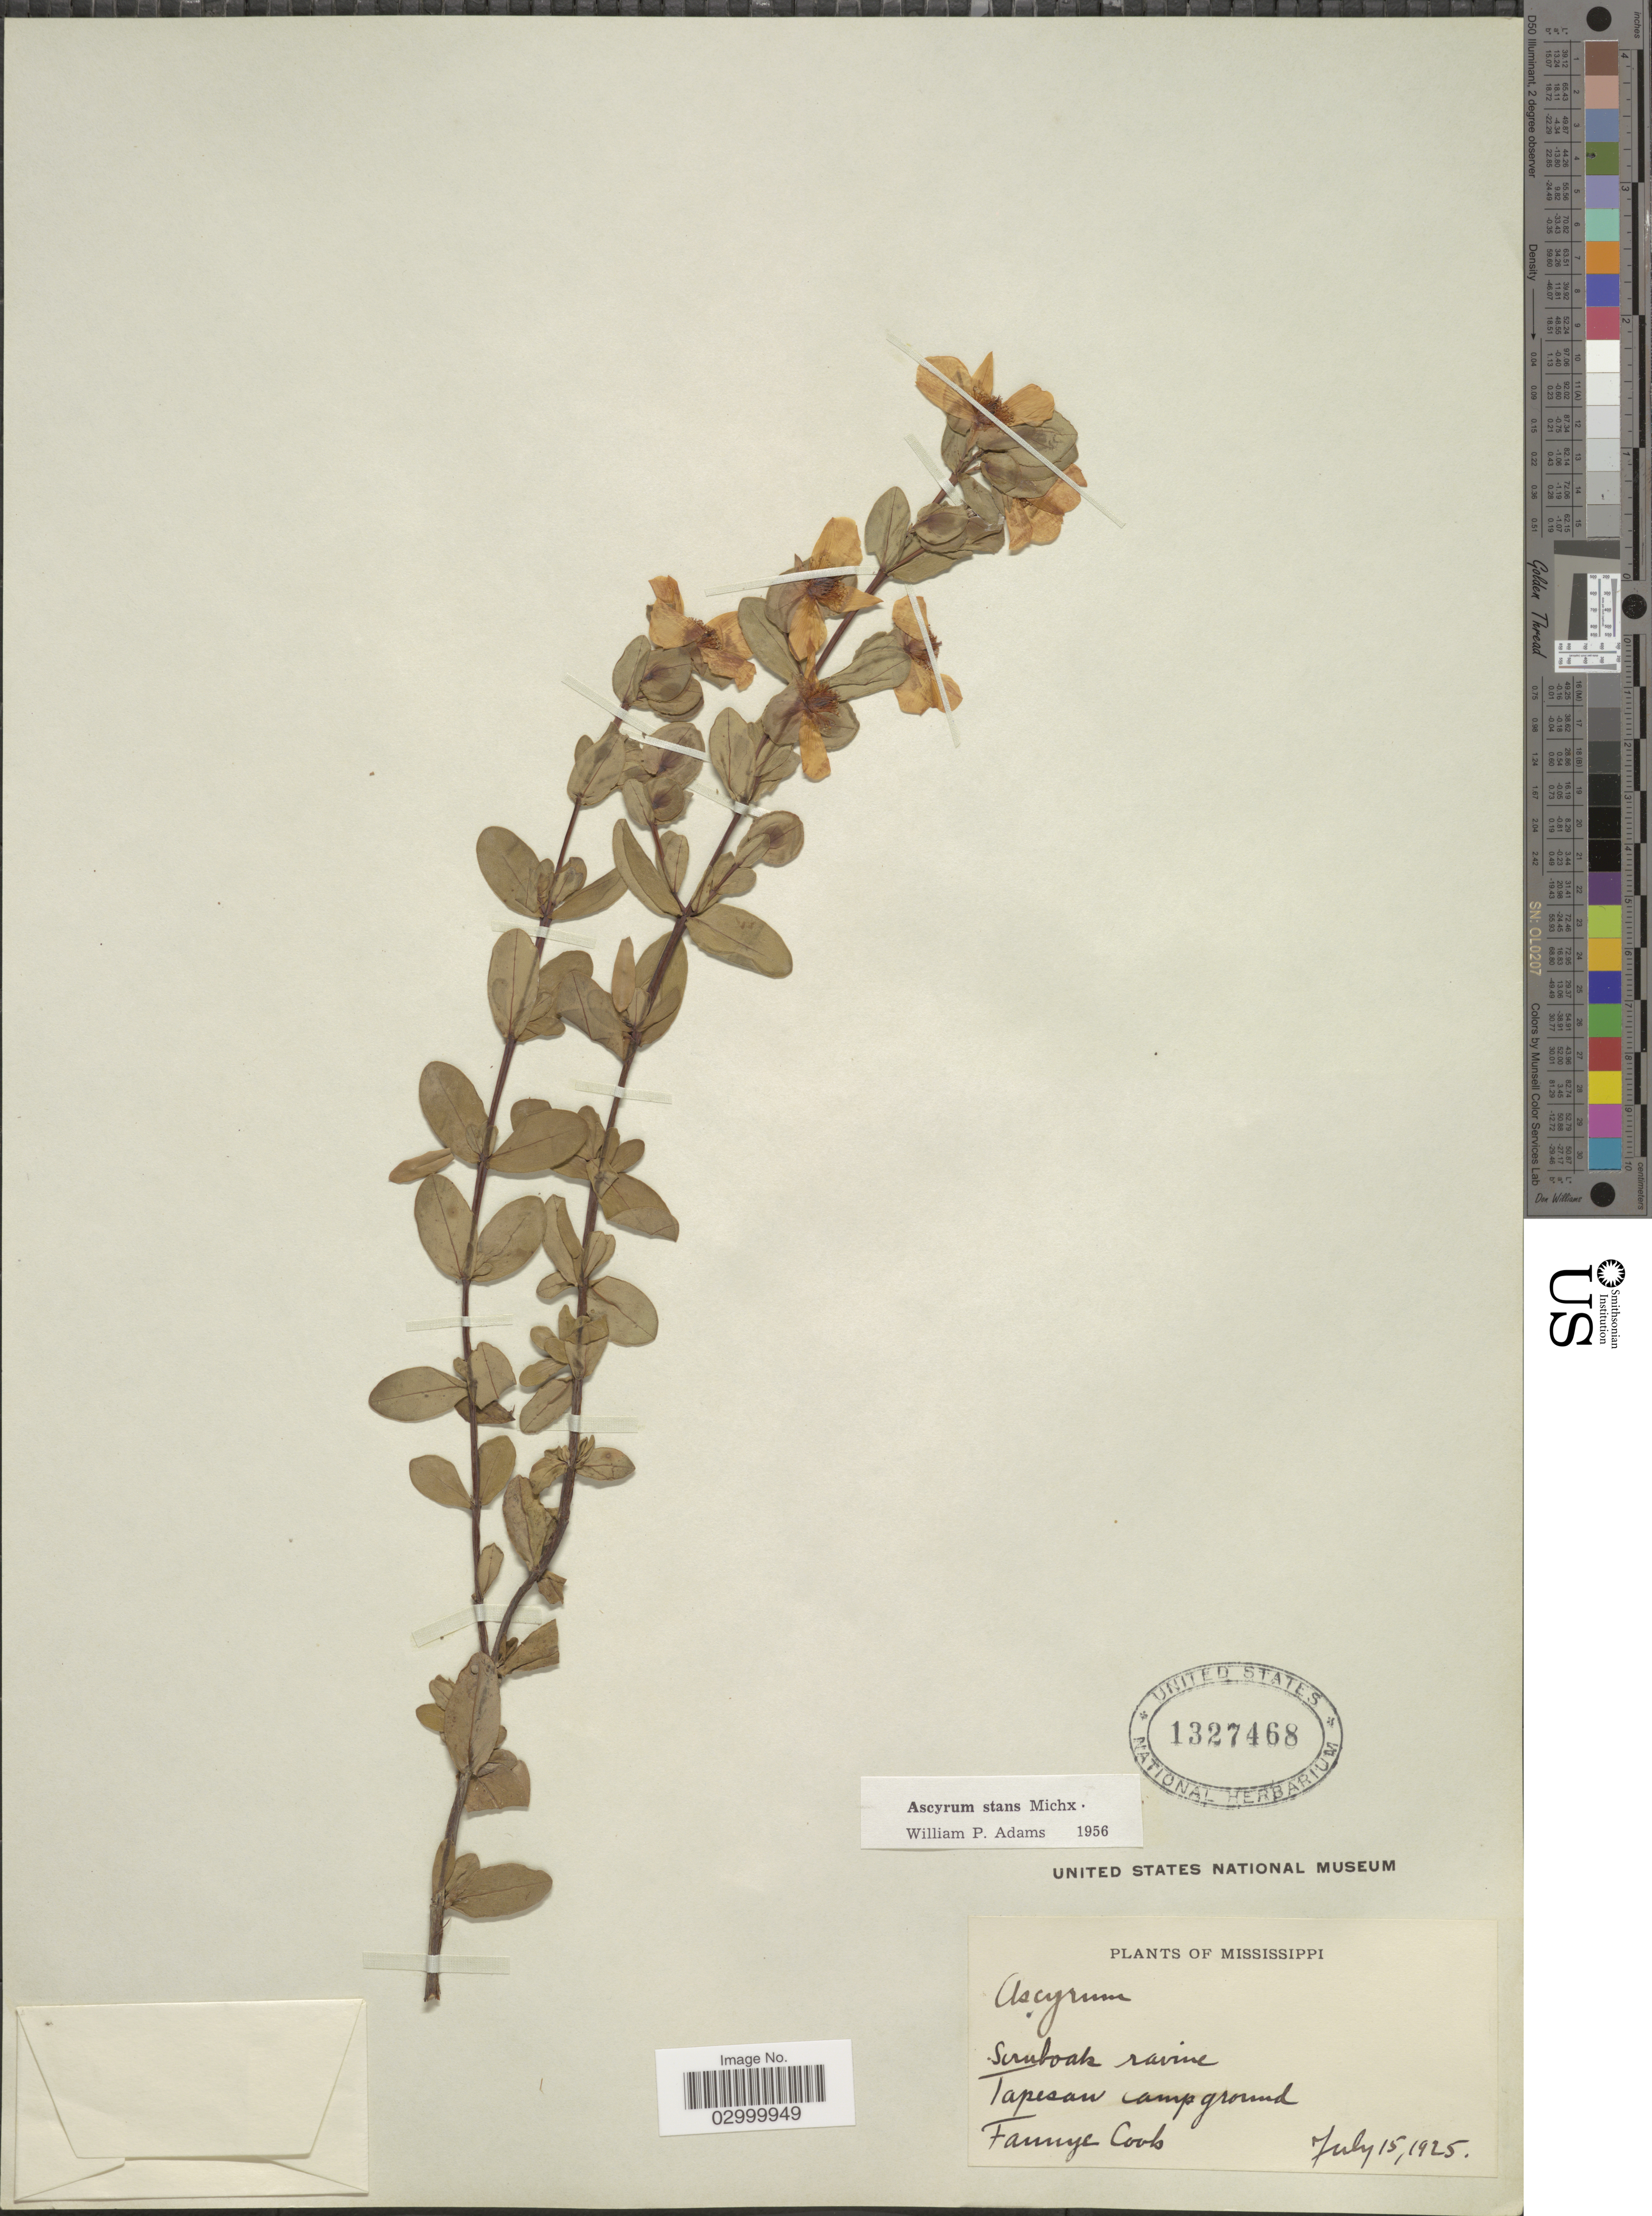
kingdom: Plantae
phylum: Tracheophyta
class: Magnoliopsida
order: Malpighiales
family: Hypericaceae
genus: Hypericum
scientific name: Hypericum crux-andreae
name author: (L.) Crantz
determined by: Strong, Mark T., (BOT), Smithsonian Institution - National Museum of Natural History (UNITED STATES)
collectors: F. A. Cook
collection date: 1925-07-15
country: United States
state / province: Mississippi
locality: Scruboaks ravine. Tapesan Camp ground.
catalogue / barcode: US 1327468